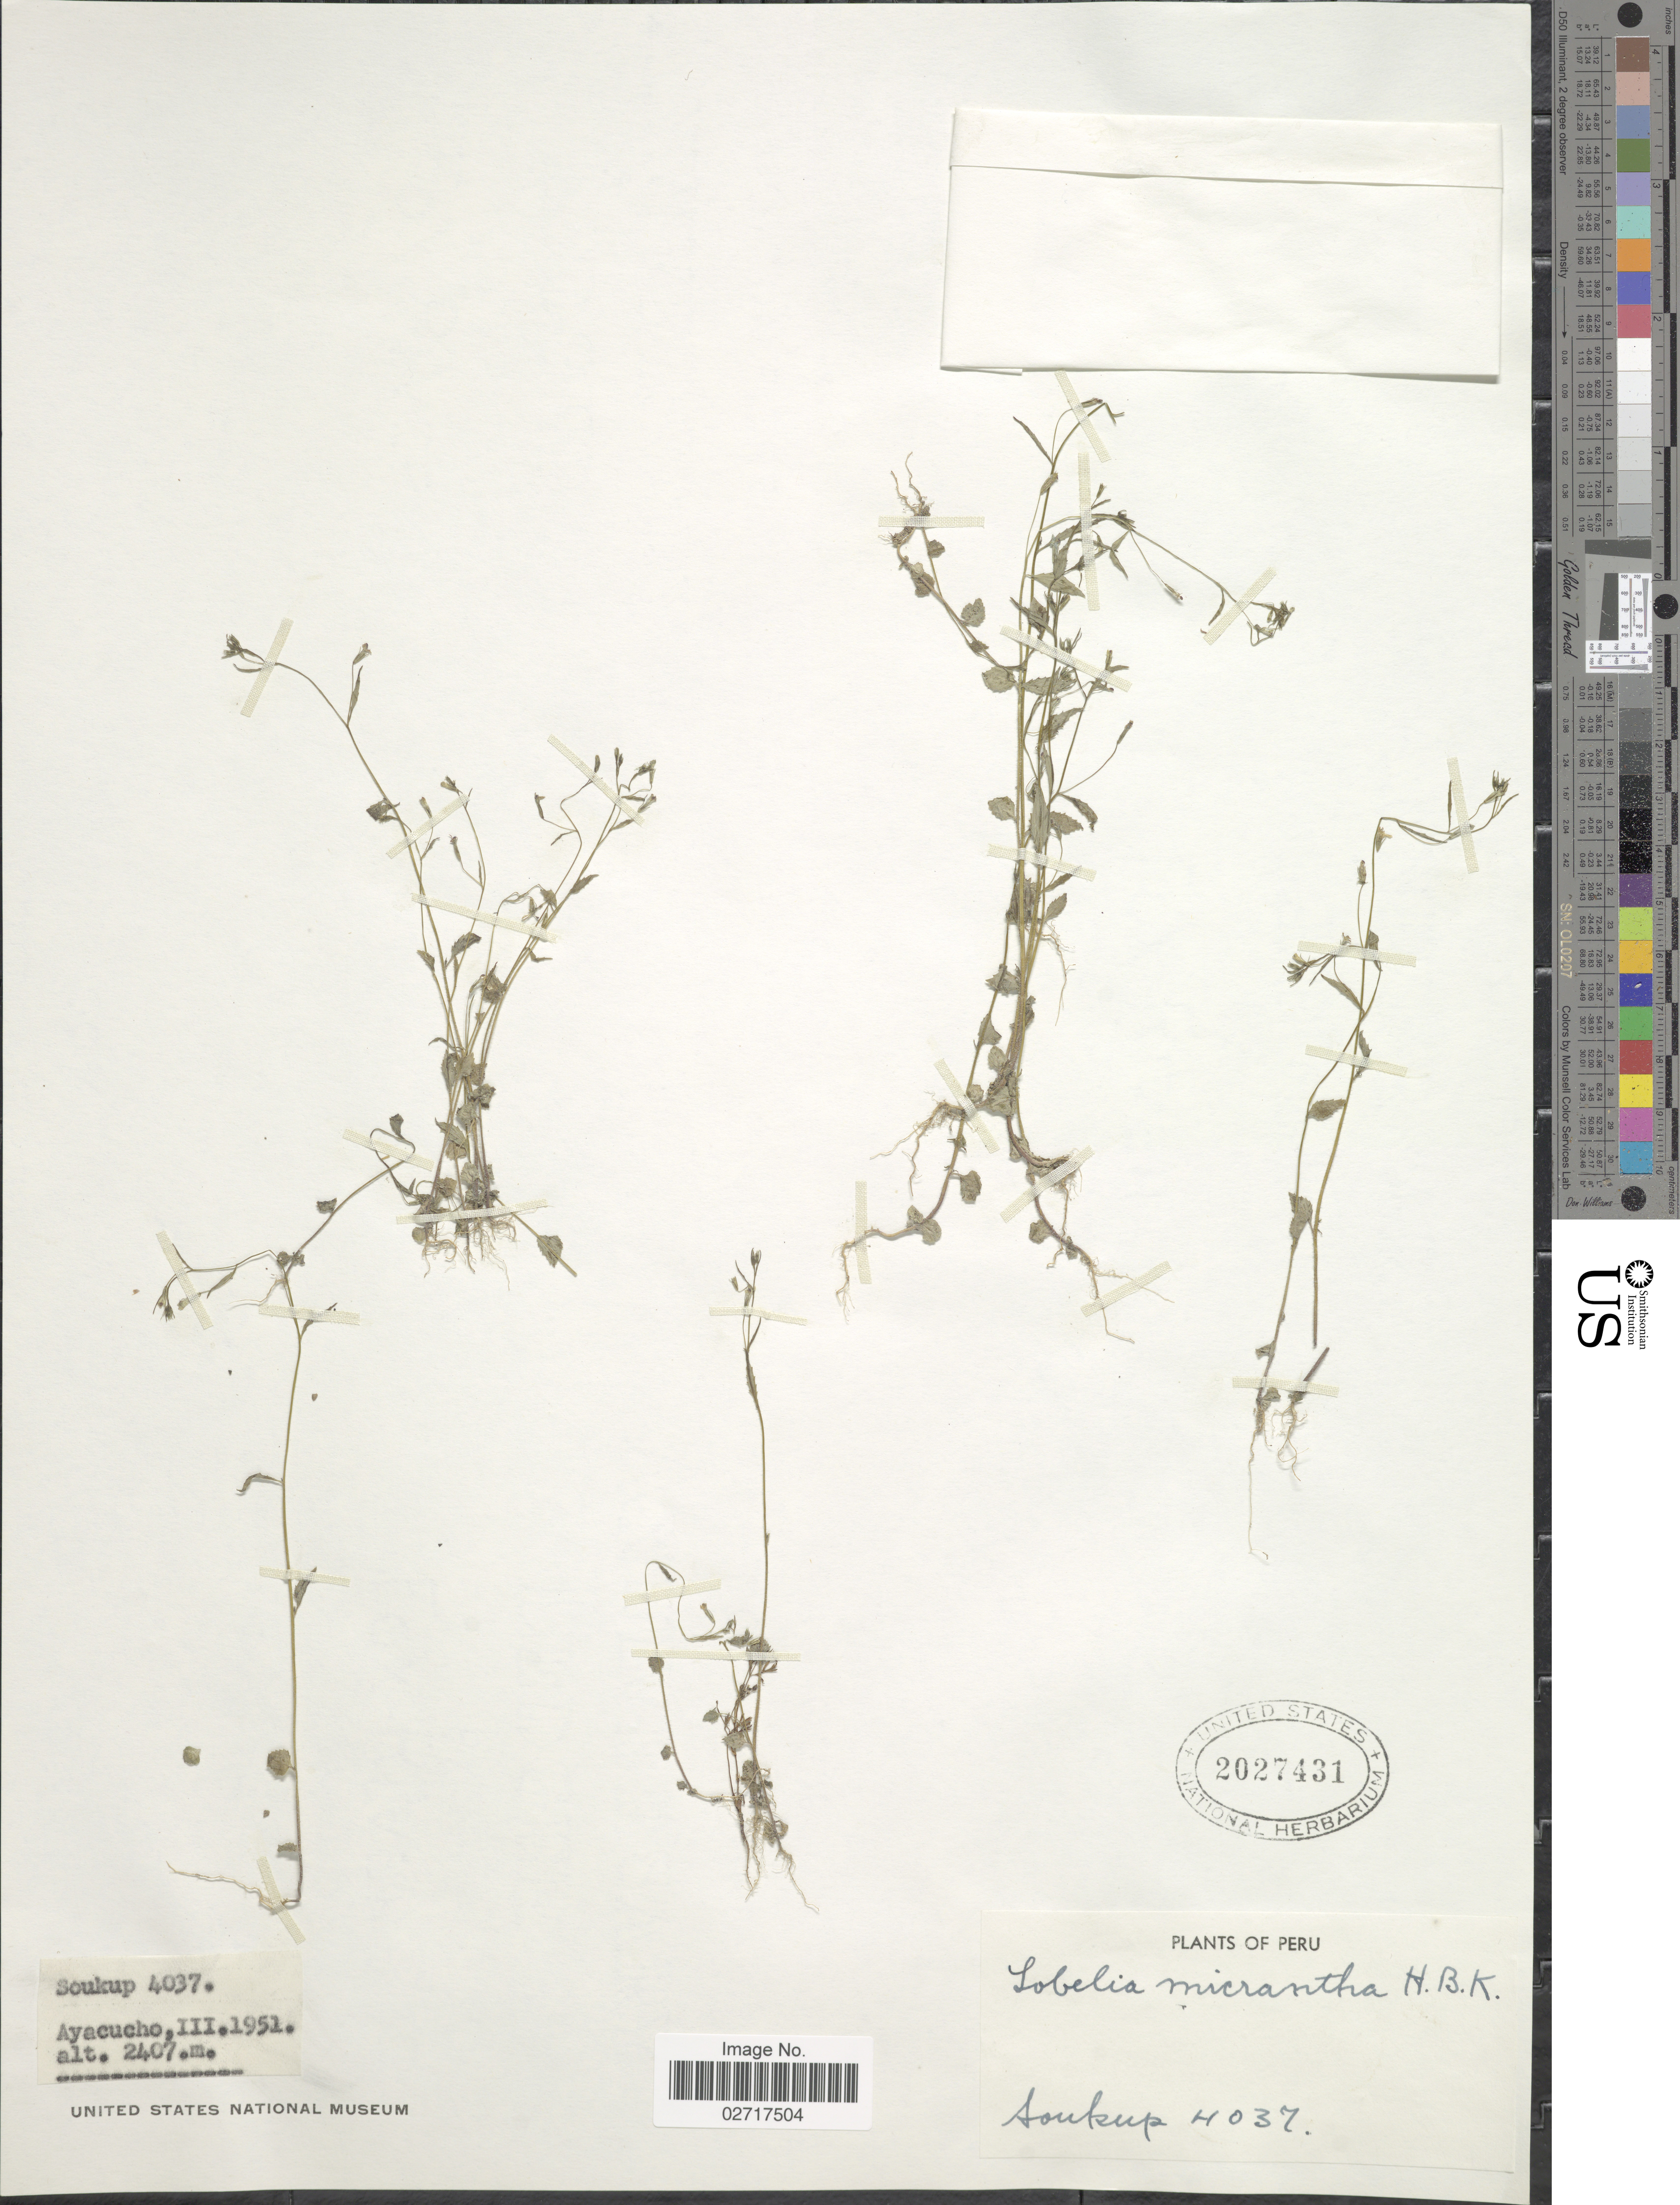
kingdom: Plantae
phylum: Tracheophyta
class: Magnoliopsida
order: Asterales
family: Campanulaceae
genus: Diastatea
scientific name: Diastatea micrantha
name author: (Kunth) McVaugh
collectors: J. J. Soukup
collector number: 4037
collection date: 1951-03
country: Peru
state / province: Ayacucho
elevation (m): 2407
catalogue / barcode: US 2027431